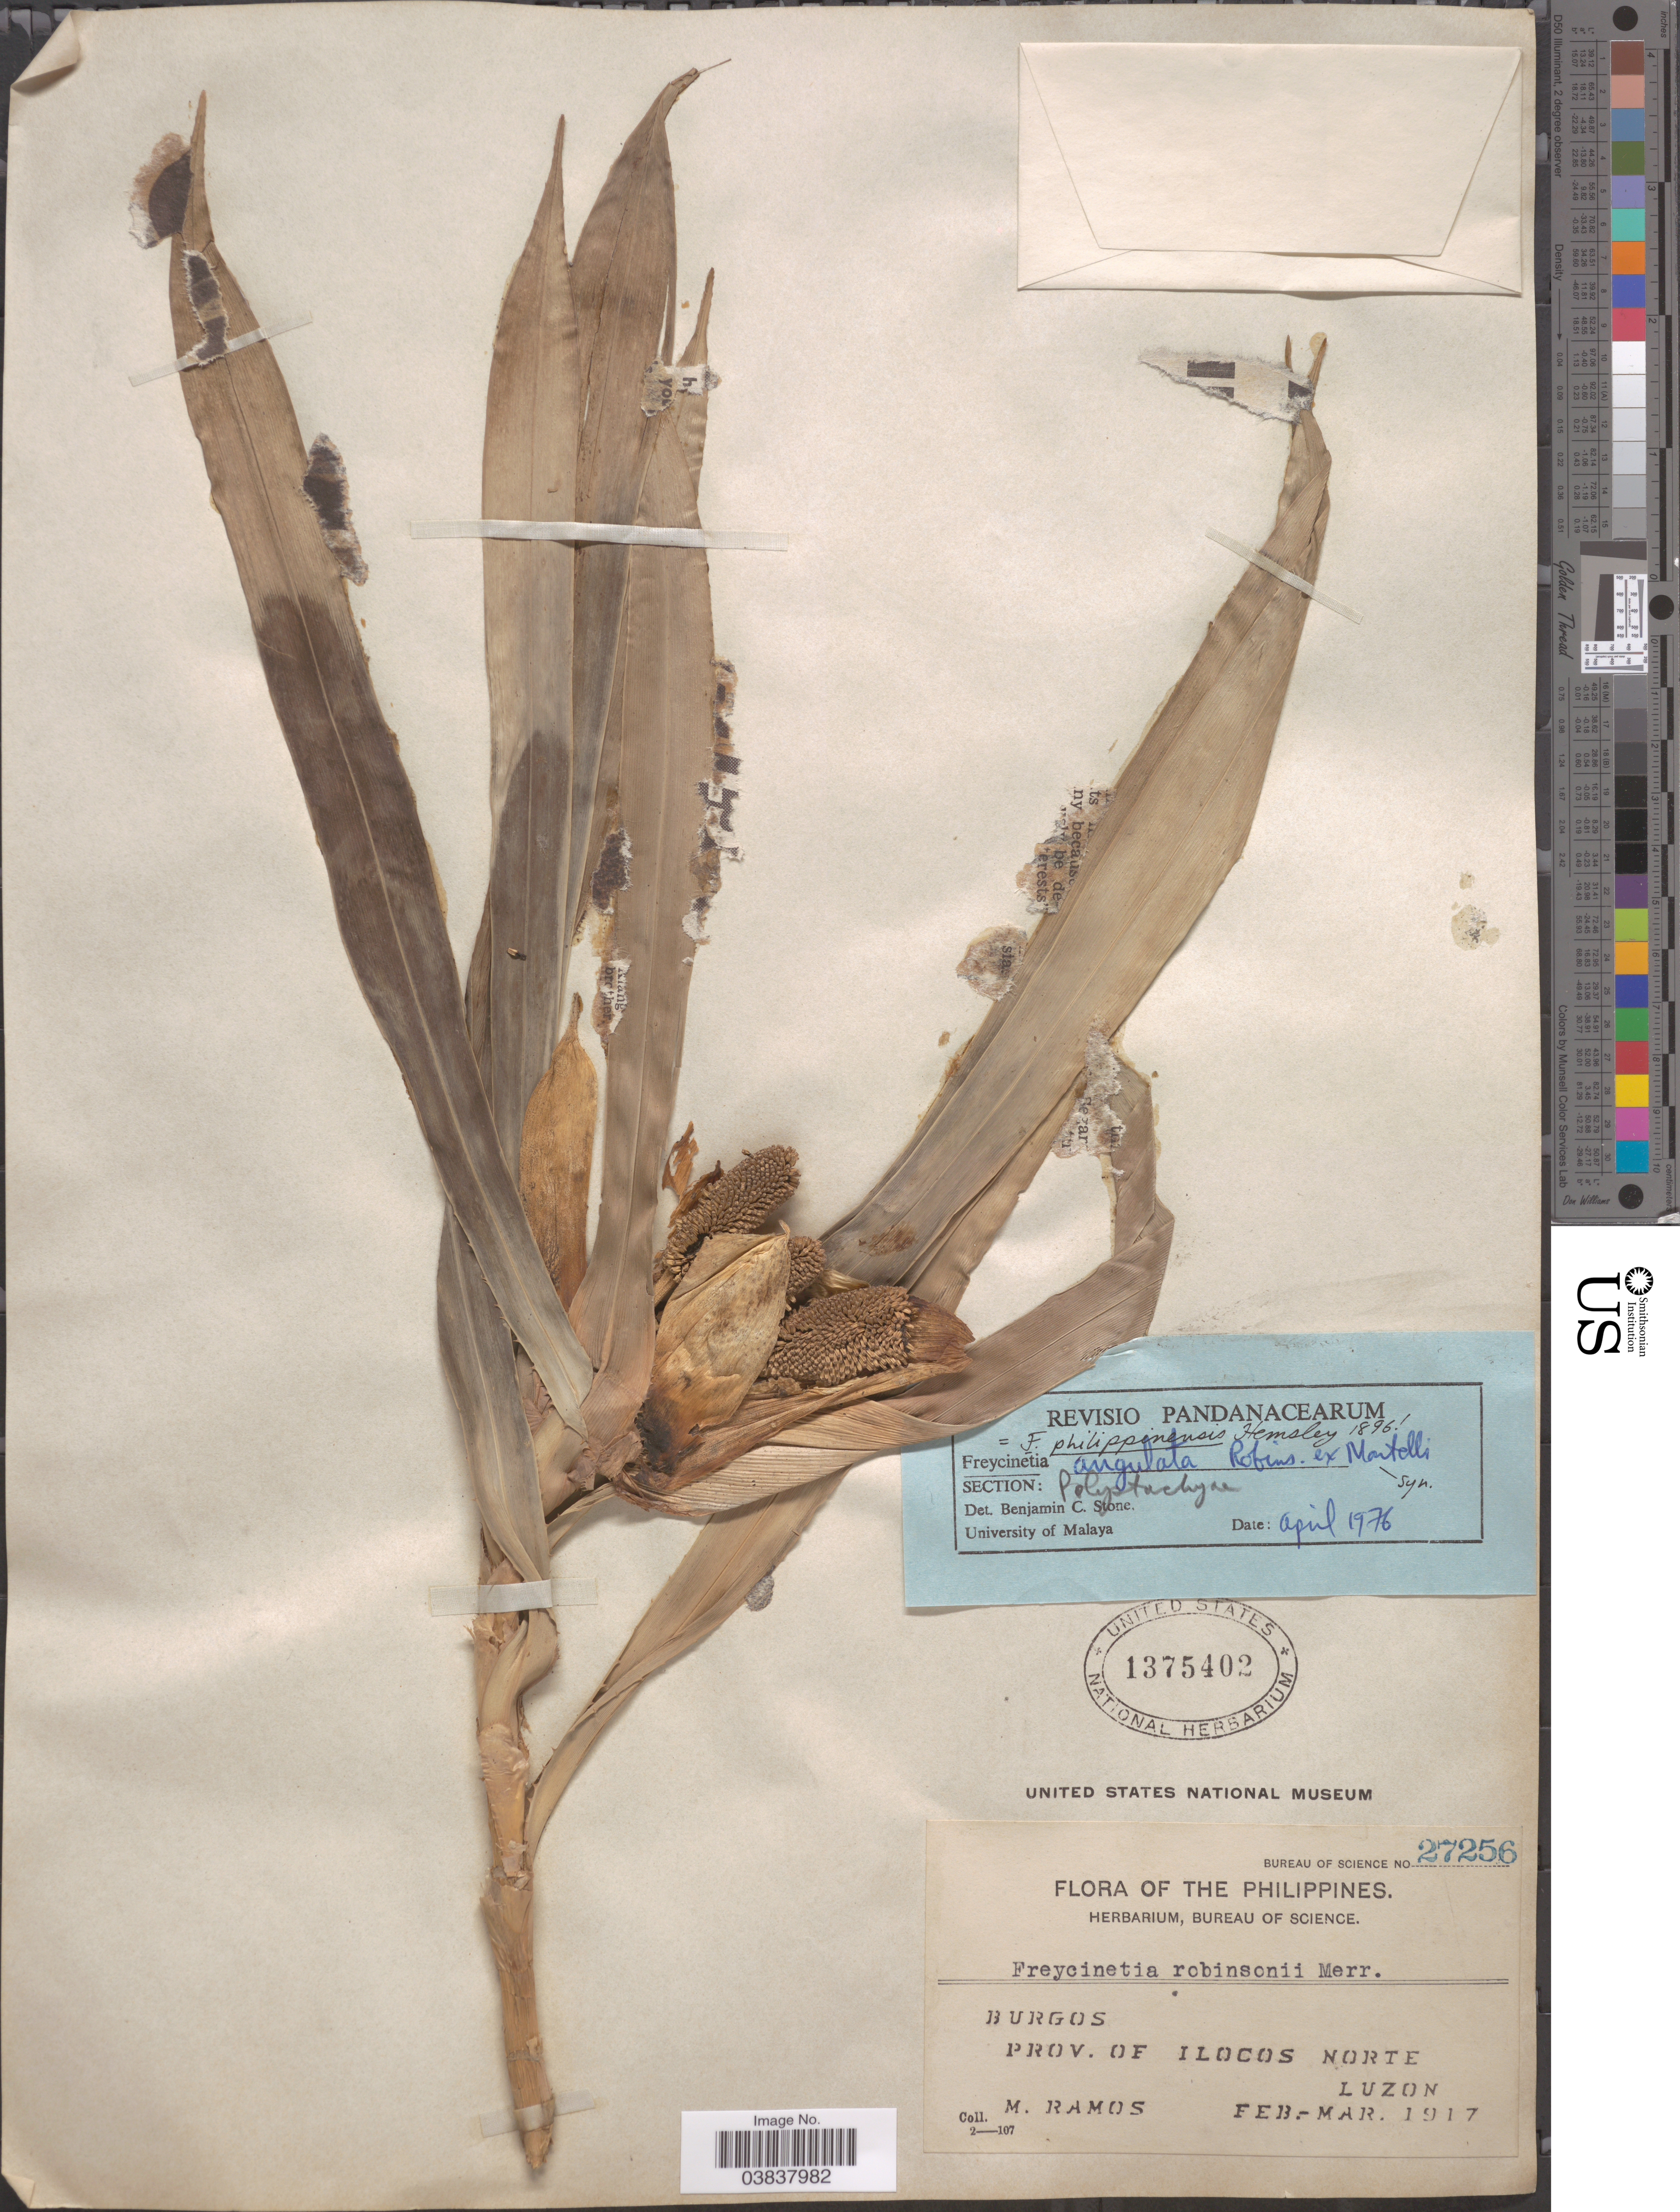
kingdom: Plantae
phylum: Tracheophyta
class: Liliopsida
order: Pandanales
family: Pandanaceae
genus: Freycinetia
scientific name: Freycinetia philippinensis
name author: Hemsl.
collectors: M. Ramos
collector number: Bureau of Science 27256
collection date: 1917-02/1917-03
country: Philippines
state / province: Ilocos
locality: Burgos, Prov. of Ilocos Norte, Luzon.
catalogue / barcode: US 1375402